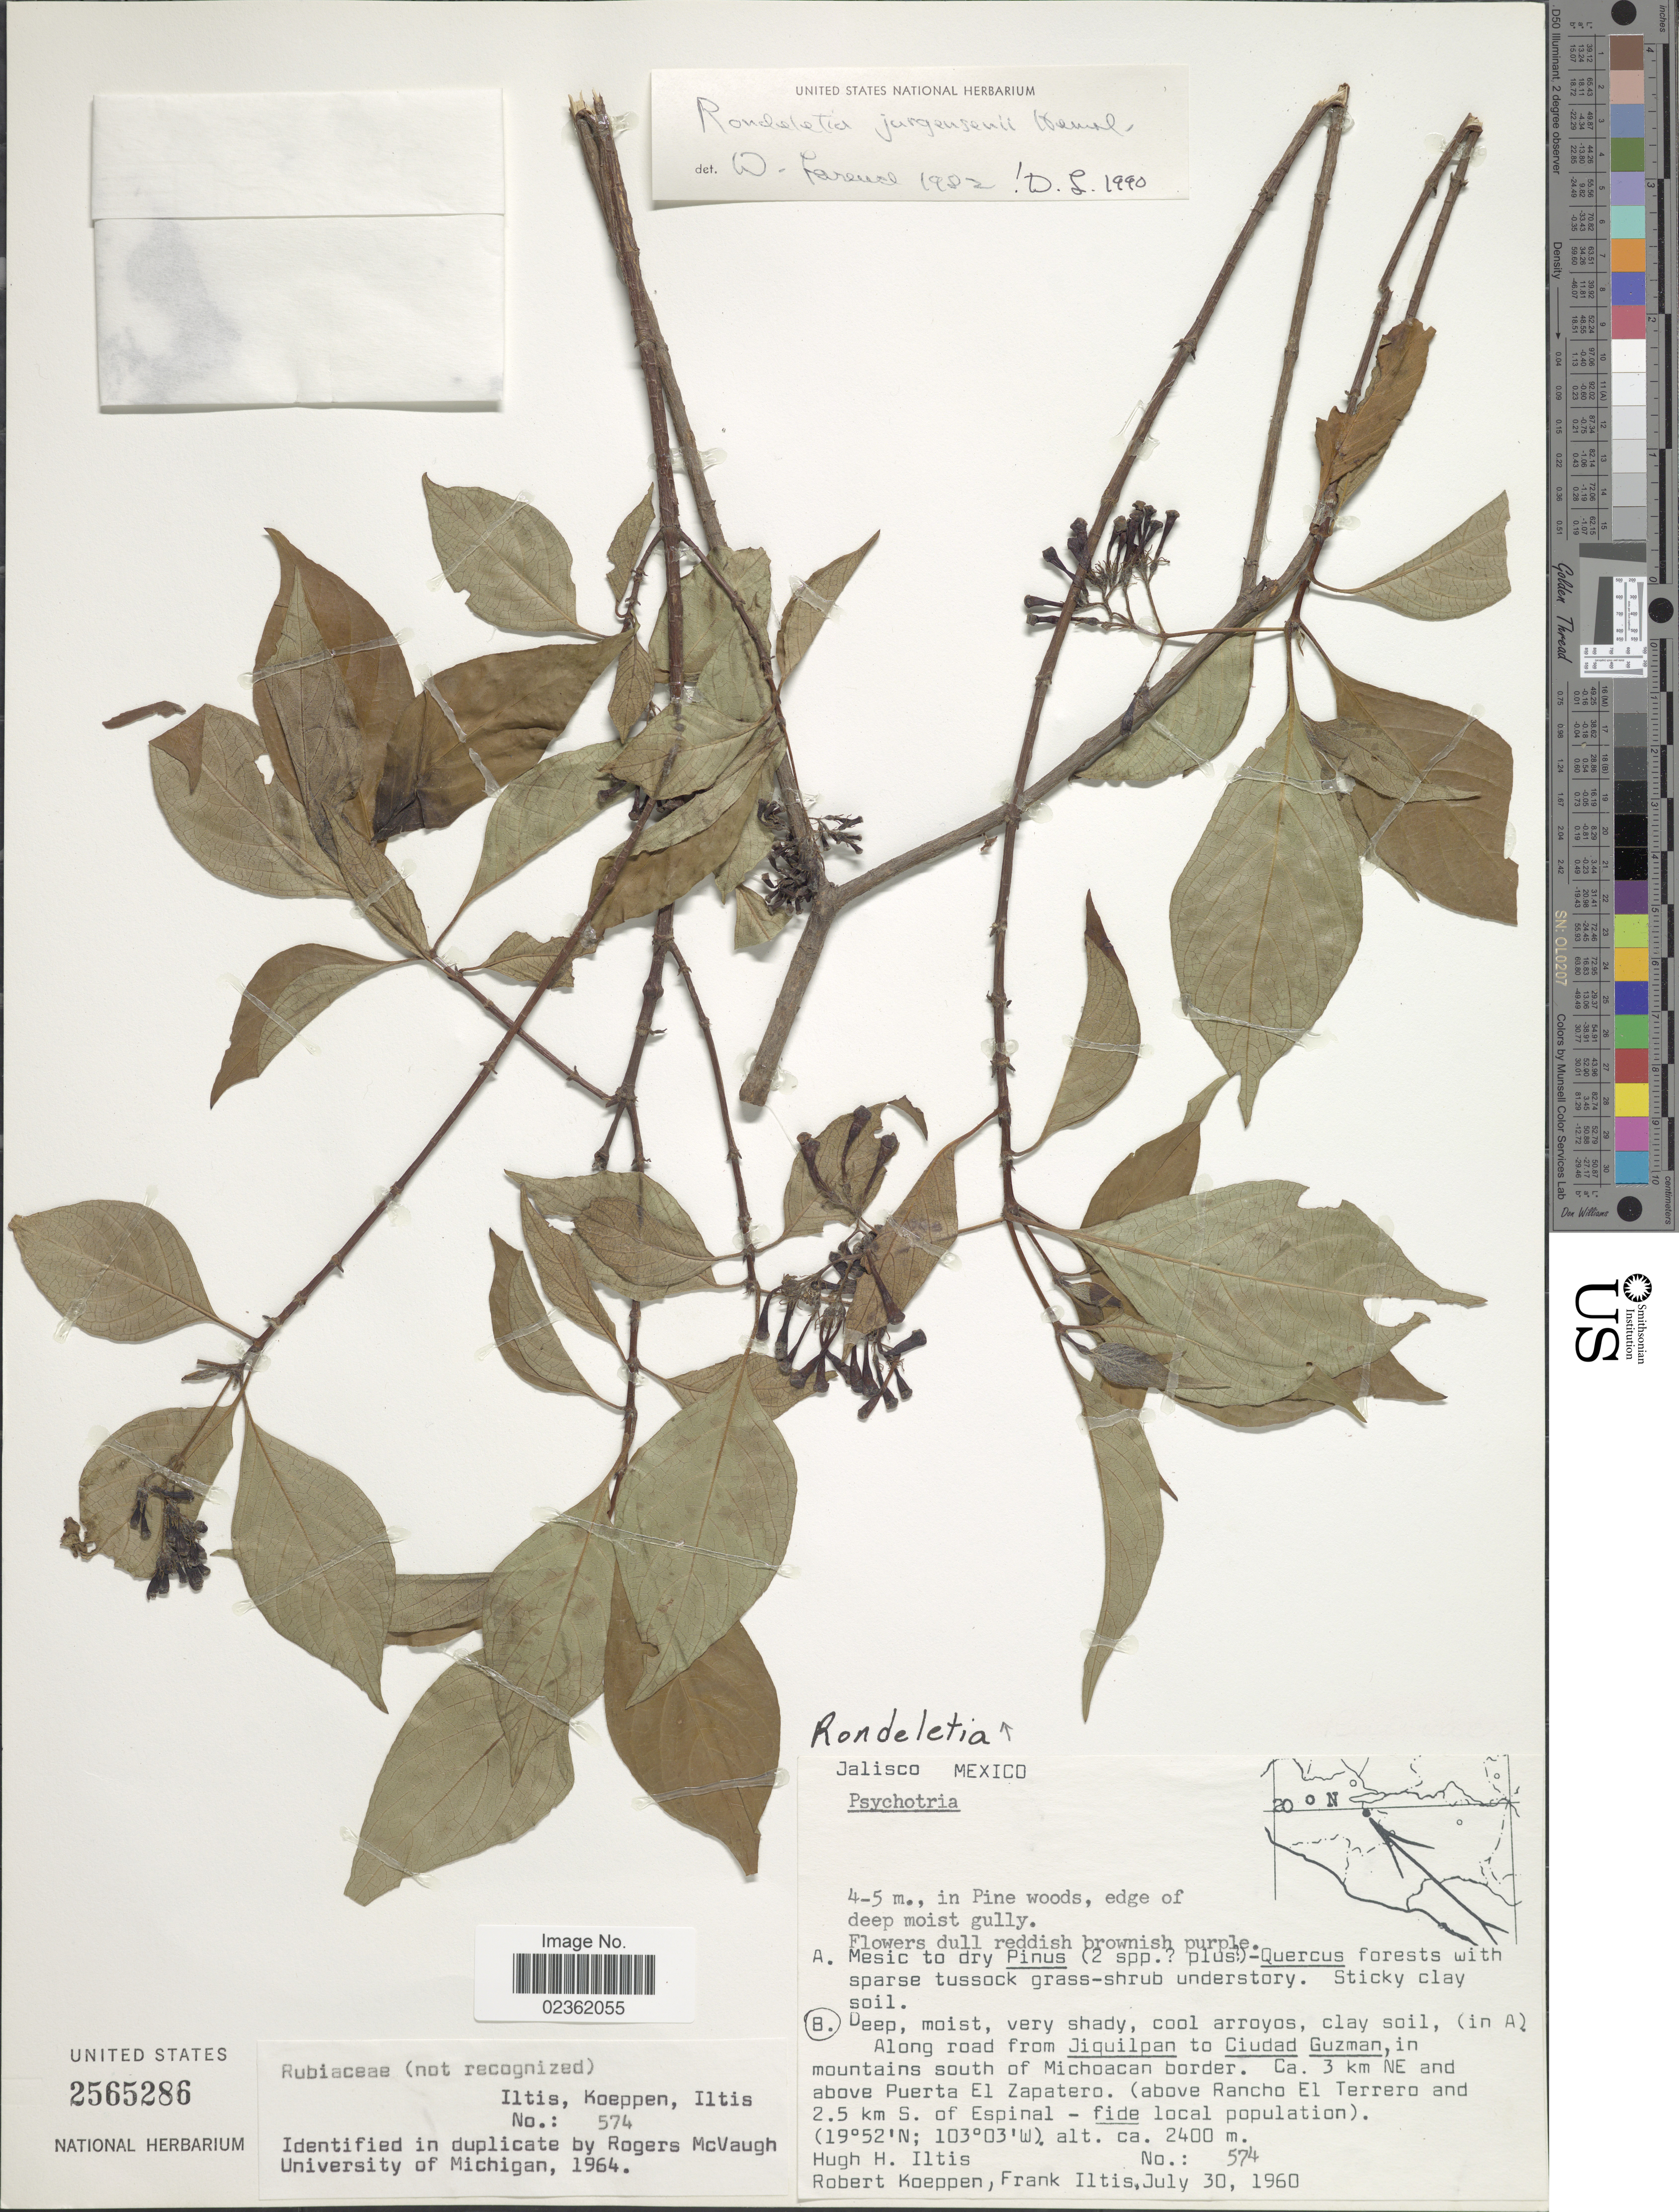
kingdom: Plantae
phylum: Tracheophyta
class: Magnoliopsida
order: Gentianales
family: Rubiaceae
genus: Rondeletia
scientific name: Rondeletia jurgensenii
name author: Hemsl.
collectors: H. H. Iltis, R. C. Koeppen & F. S. Iltis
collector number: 574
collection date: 1960-07-30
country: Mexico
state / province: Jalisco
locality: Along road from Jiquilpan to Ciudad Guzman, in mountains south of Michoacan border, Ca. 3 km NE and above Puerta El Zapatero (above Rancho El Terrero and 2.5 km S. of Espinal-fide local population).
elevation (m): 2400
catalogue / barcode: US 2565286